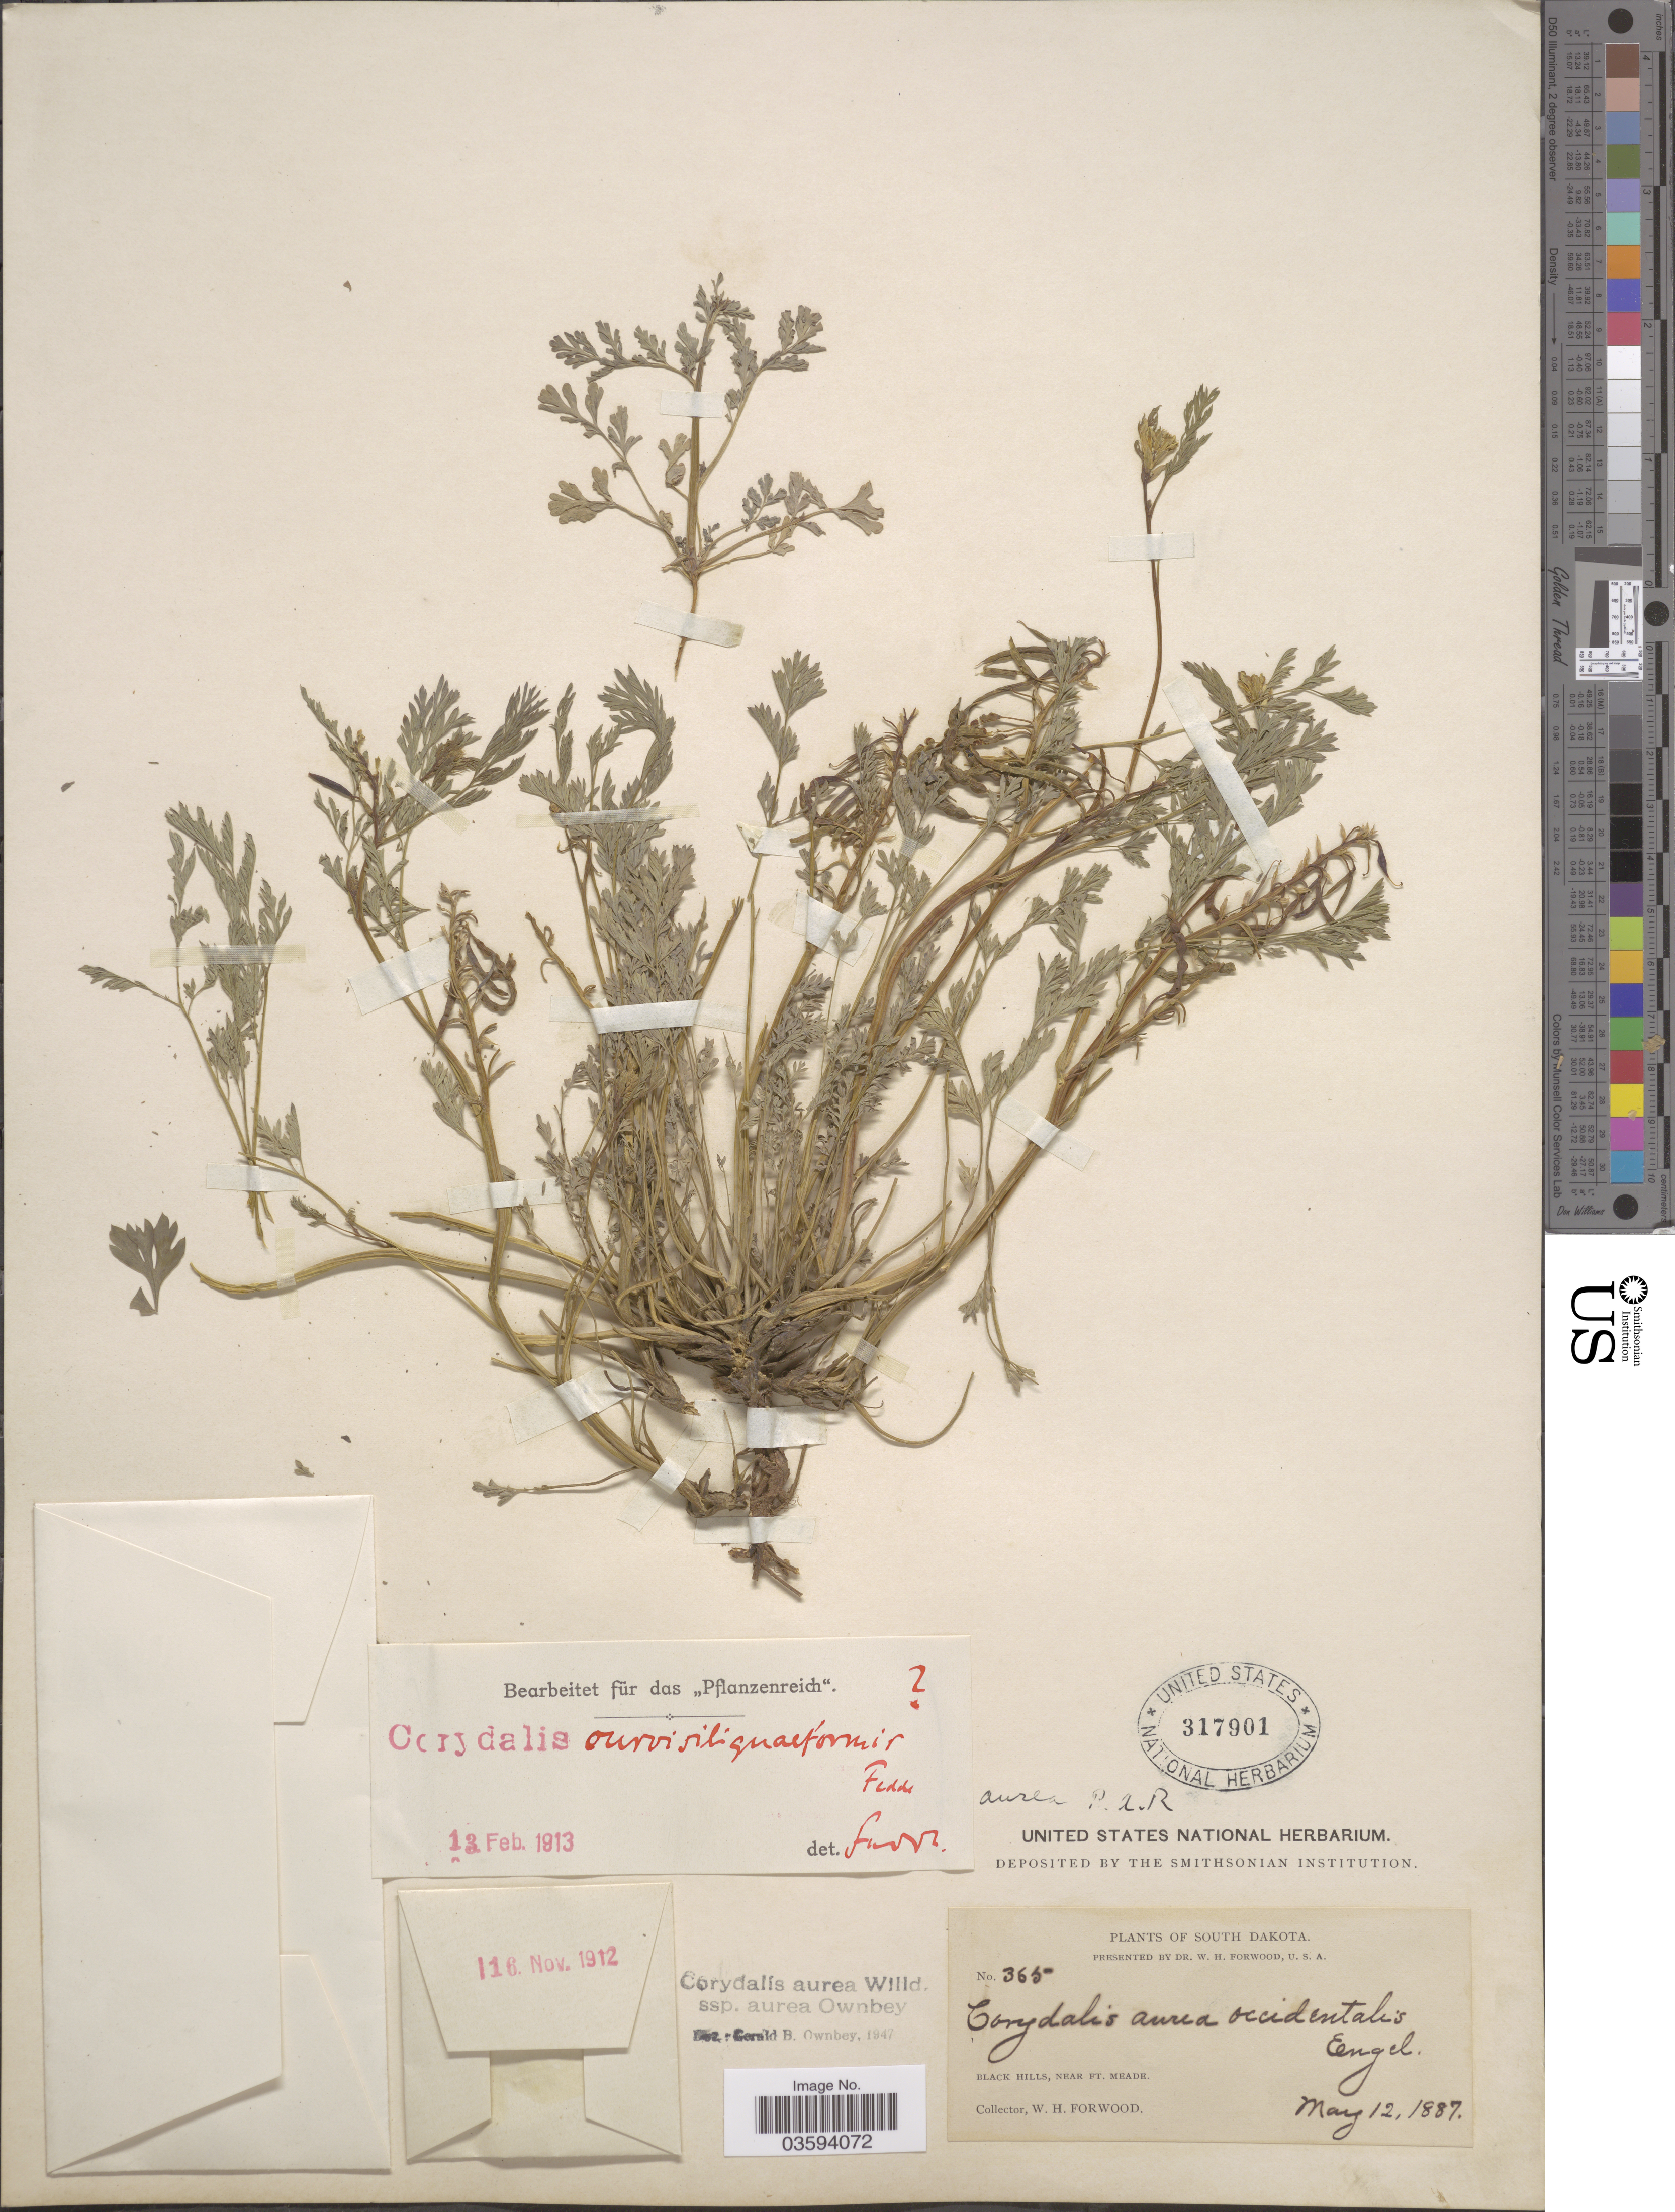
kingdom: Plantae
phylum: Tracheophyta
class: Magnoliopsida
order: Ranunculales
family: Papaveraceae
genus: Corydalis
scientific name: Corydalis aurea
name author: Willd.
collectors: W. Forwood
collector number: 365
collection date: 1887-05-12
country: United States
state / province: South Dakota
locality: Black Hills, near Ft. Meade.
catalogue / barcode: US 317901